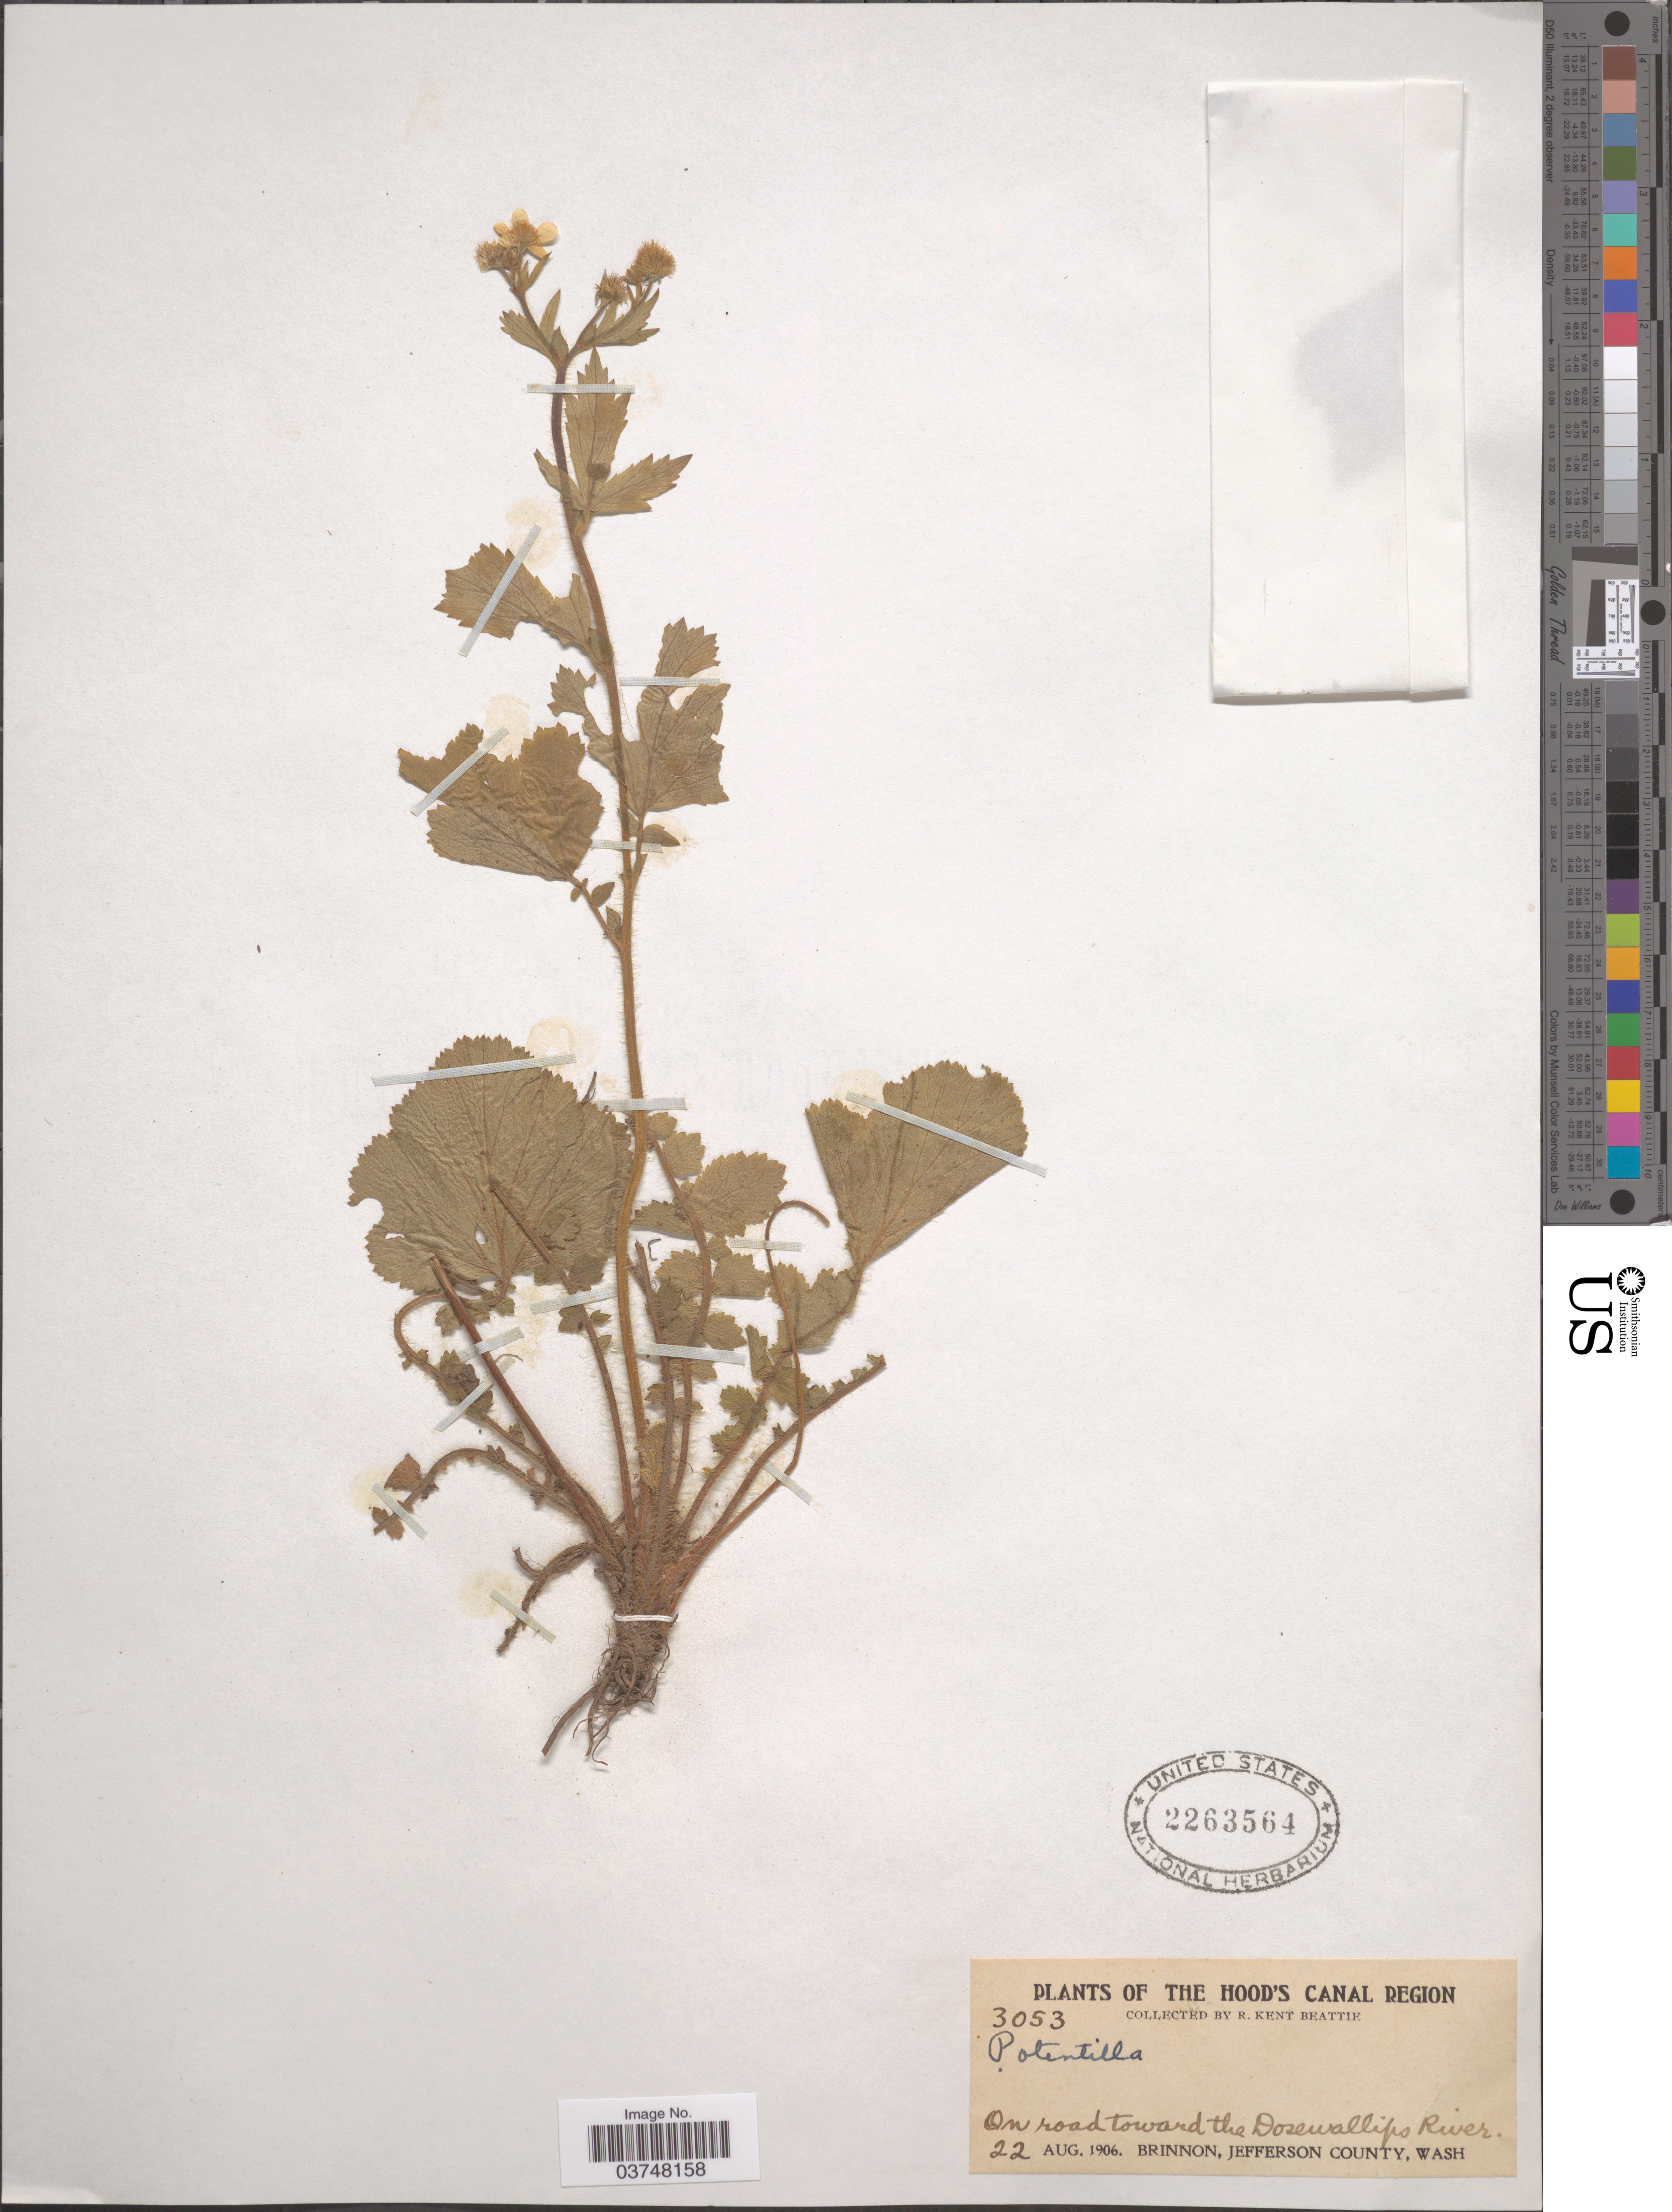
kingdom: Plantae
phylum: Tracheophyta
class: Magnoliopsida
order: Rosales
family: Rosaceae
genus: Geum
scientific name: Geum sp.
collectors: R. K. Beattie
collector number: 3053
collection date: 1906-08-22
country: United States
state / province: Washington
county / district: Jefferson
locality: The Hood's Canal Region. On road toward the Dosewallips River. Brinnon, Jefferson County.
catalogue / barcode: US 2263564